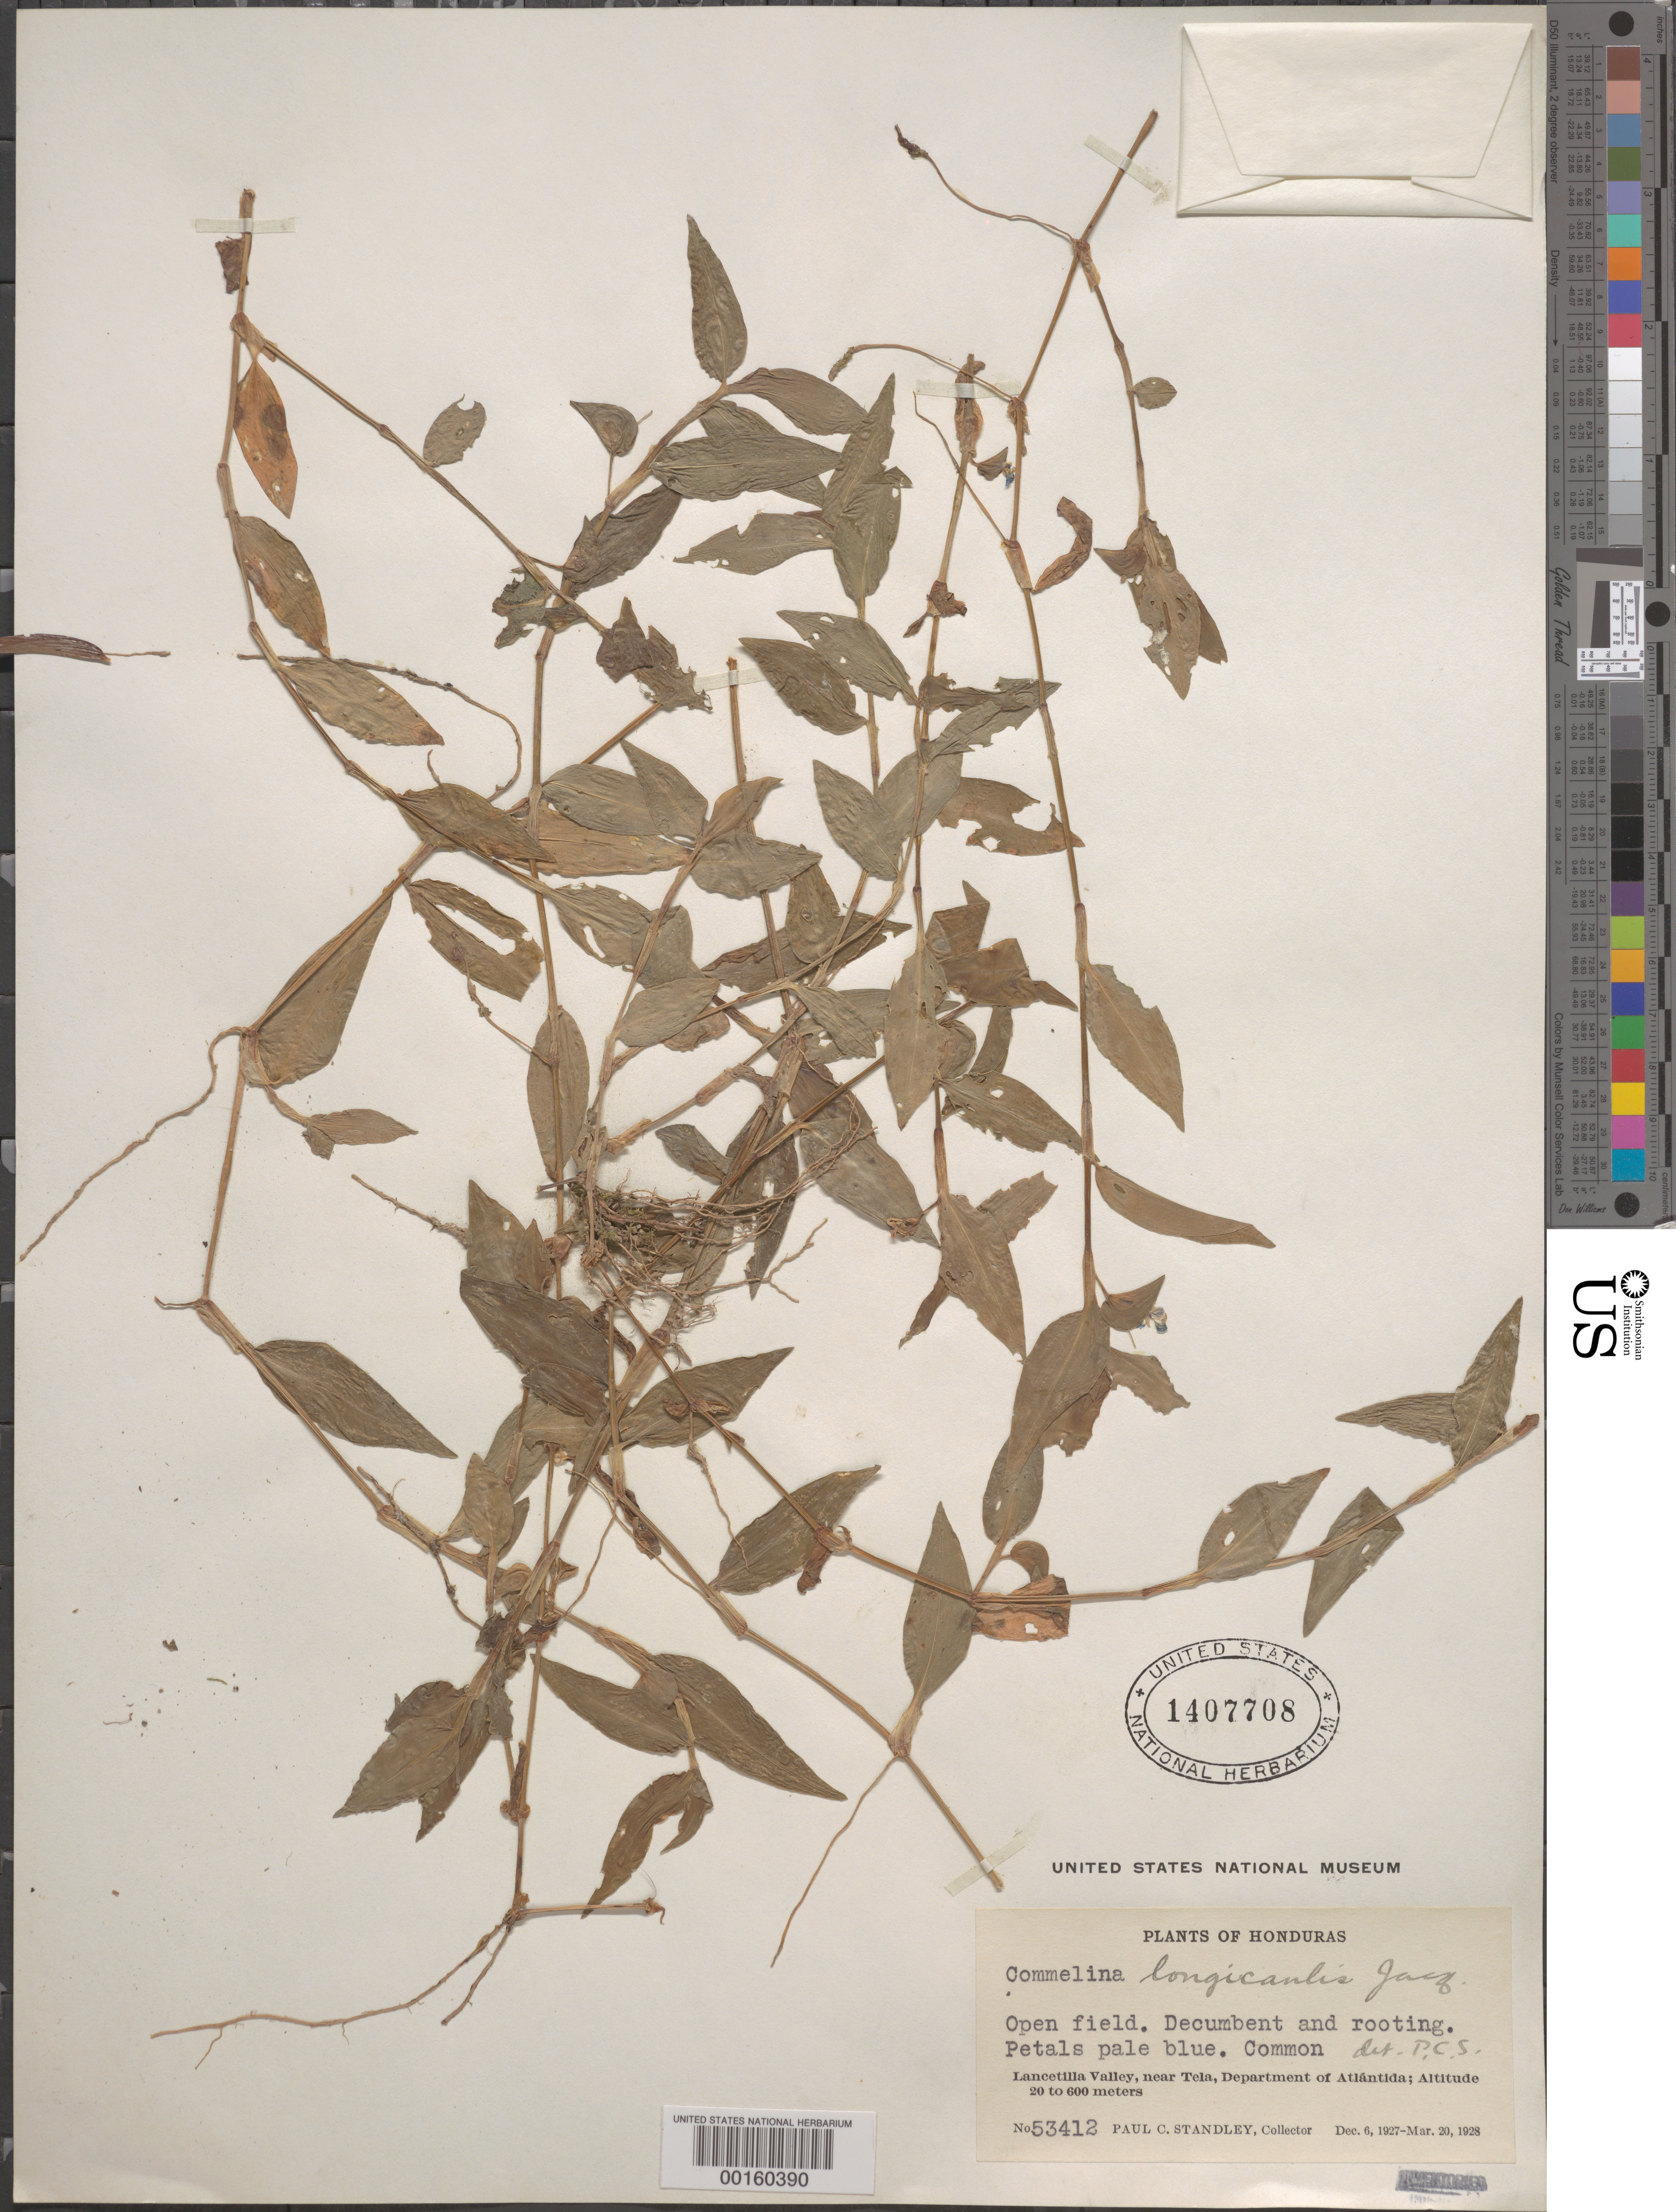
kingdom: Plantae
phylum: Tracheophyta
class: Liliopsida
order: Commelinales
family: Commelinaceae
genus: Commelina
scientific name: Commelina diffusa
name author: Burm. f.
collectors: P. C. Standley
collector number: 53412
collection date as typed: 06 Dec 1927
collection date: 1927-12-06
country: Honduras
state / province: Atlántida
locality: Lancetilla Valley, near Tela.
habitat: Open field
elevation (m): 20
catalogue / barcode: US 1407708